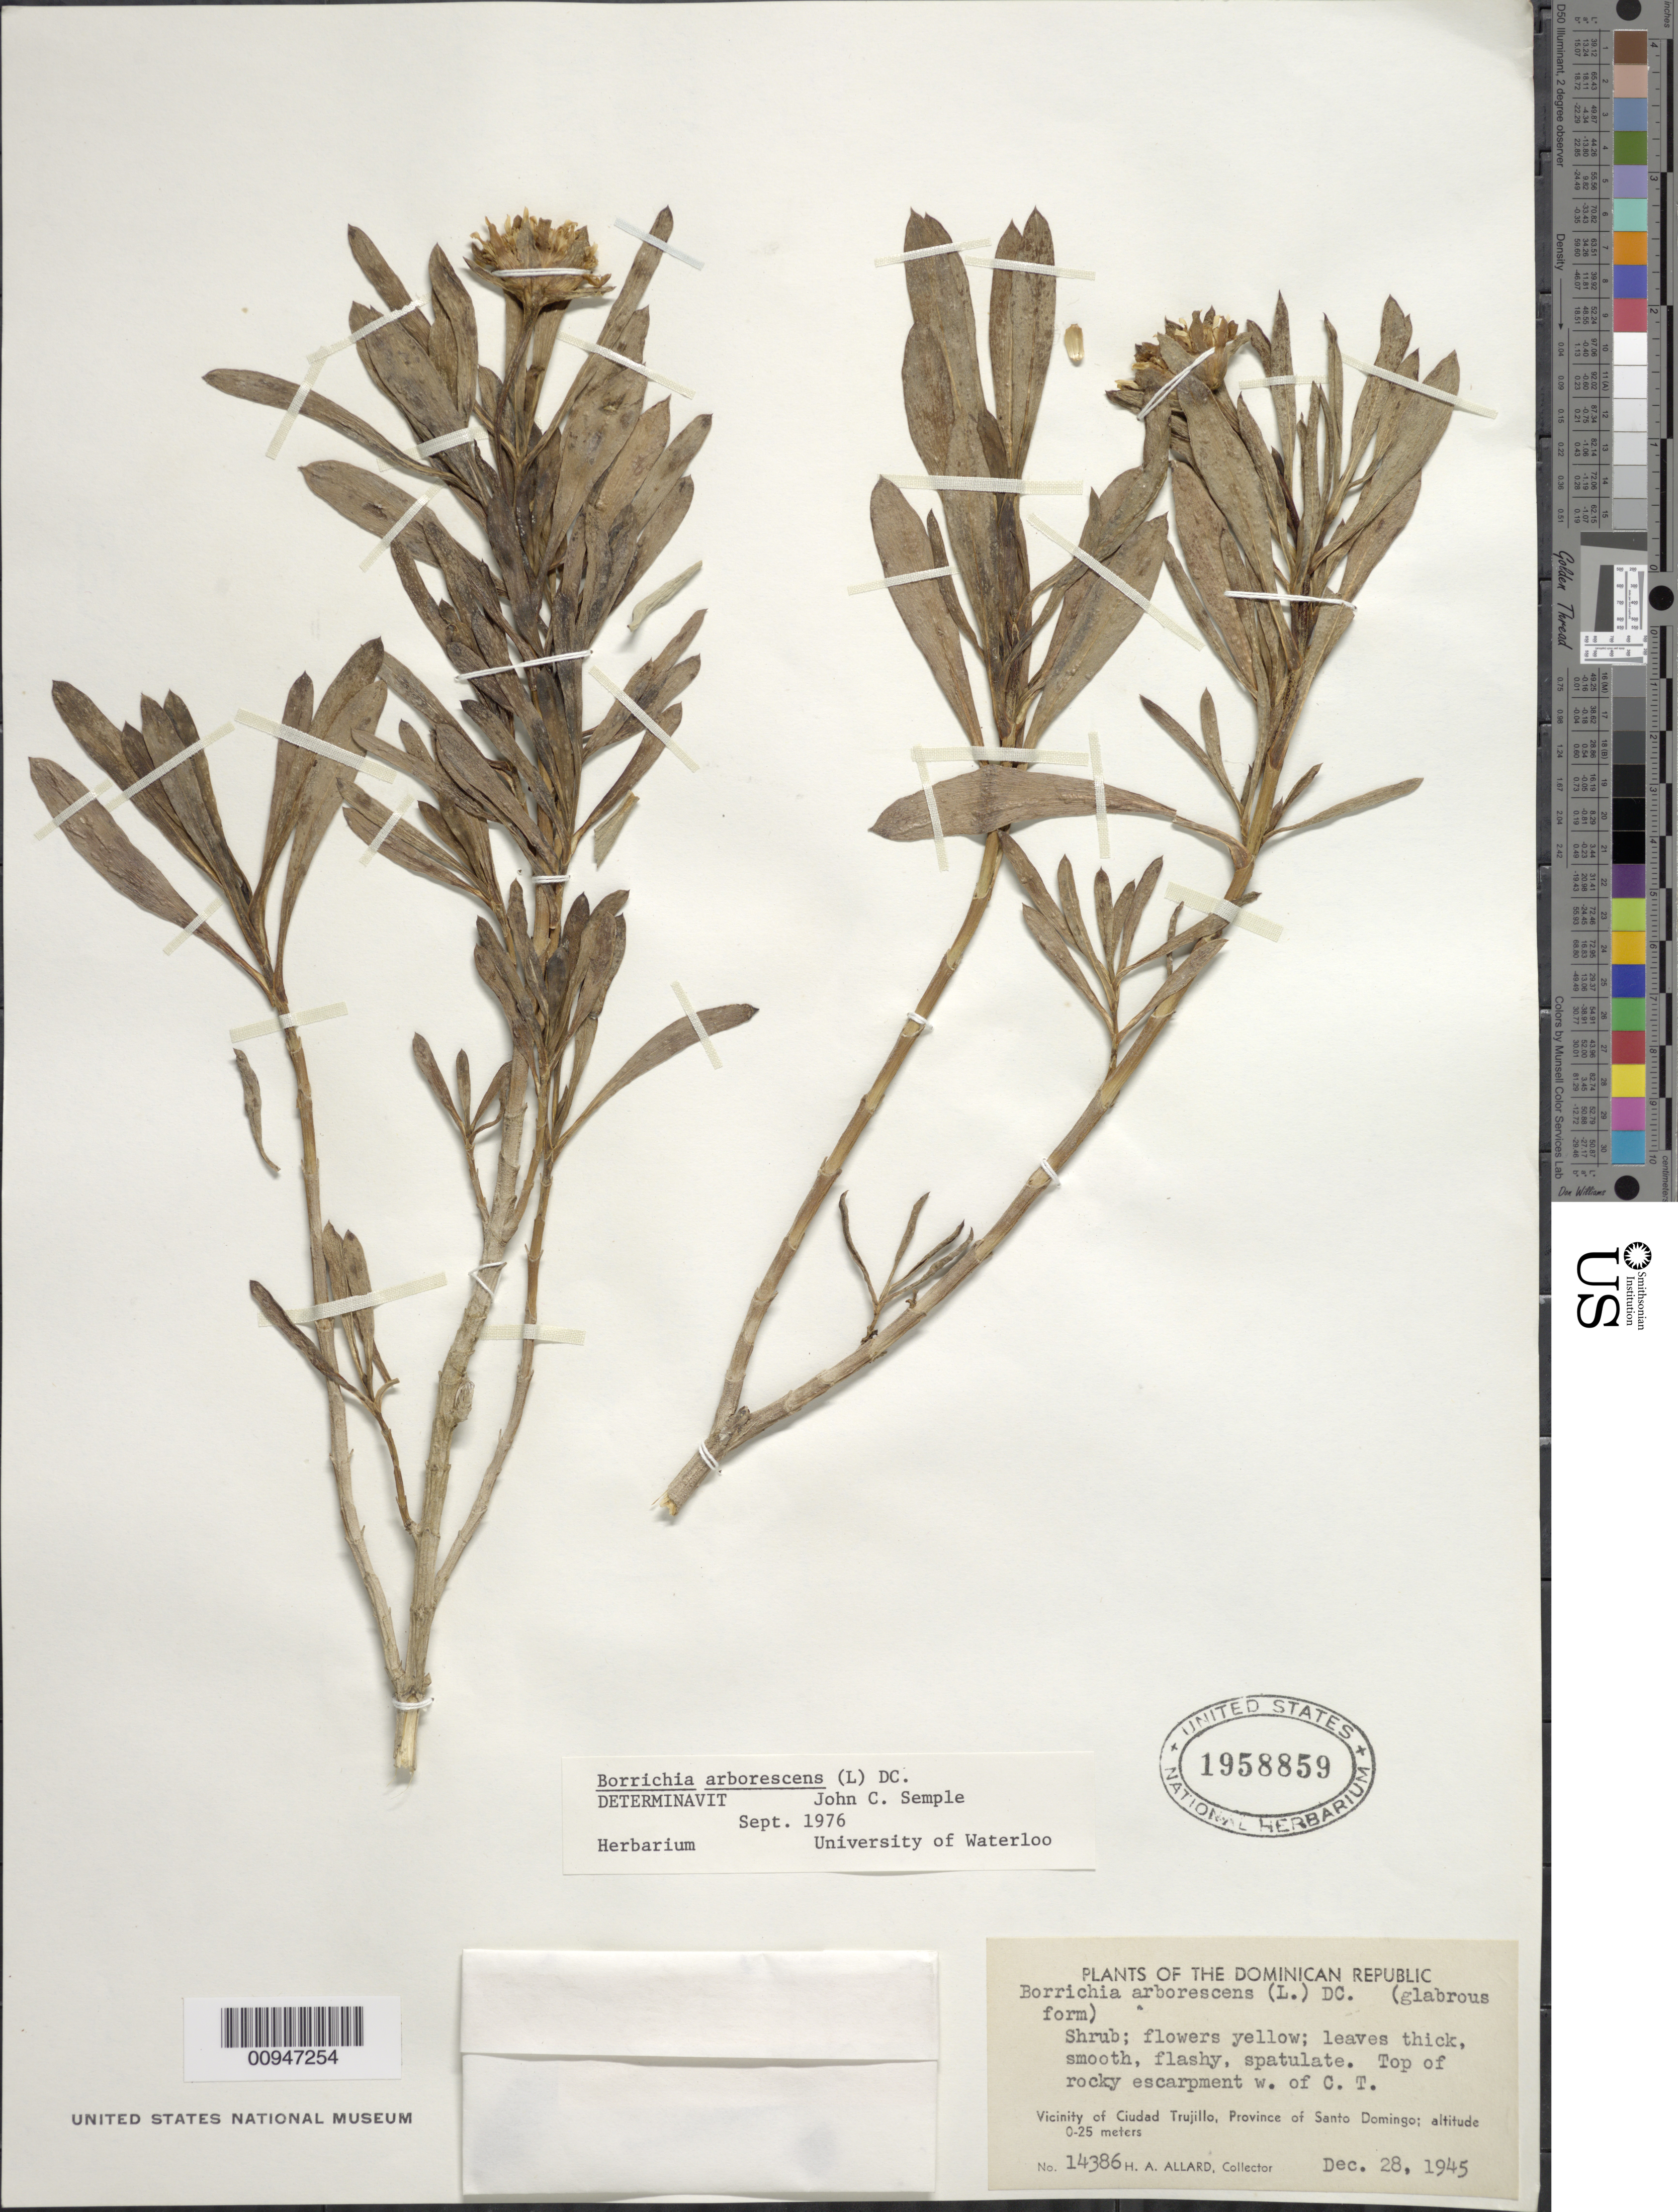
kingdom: Plantae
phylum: Tracheophyta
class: Magnoliopsida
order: Asterales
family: Asteraceae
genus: Borrichia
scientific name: Borrichia arborescens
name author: (L.) DC.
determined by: Semple, J. C.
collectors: H. A. Allard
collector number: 14386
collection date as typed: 28 Dec 1945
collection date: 1945-12-28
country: Dominican Republic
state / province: Santo Domingo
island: Hispaniola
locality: Vicinity of Ciudad Trujillo, rocky escarpment W of C. T.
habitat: Rocky escarpment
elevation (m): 0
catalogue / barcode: US 1958859